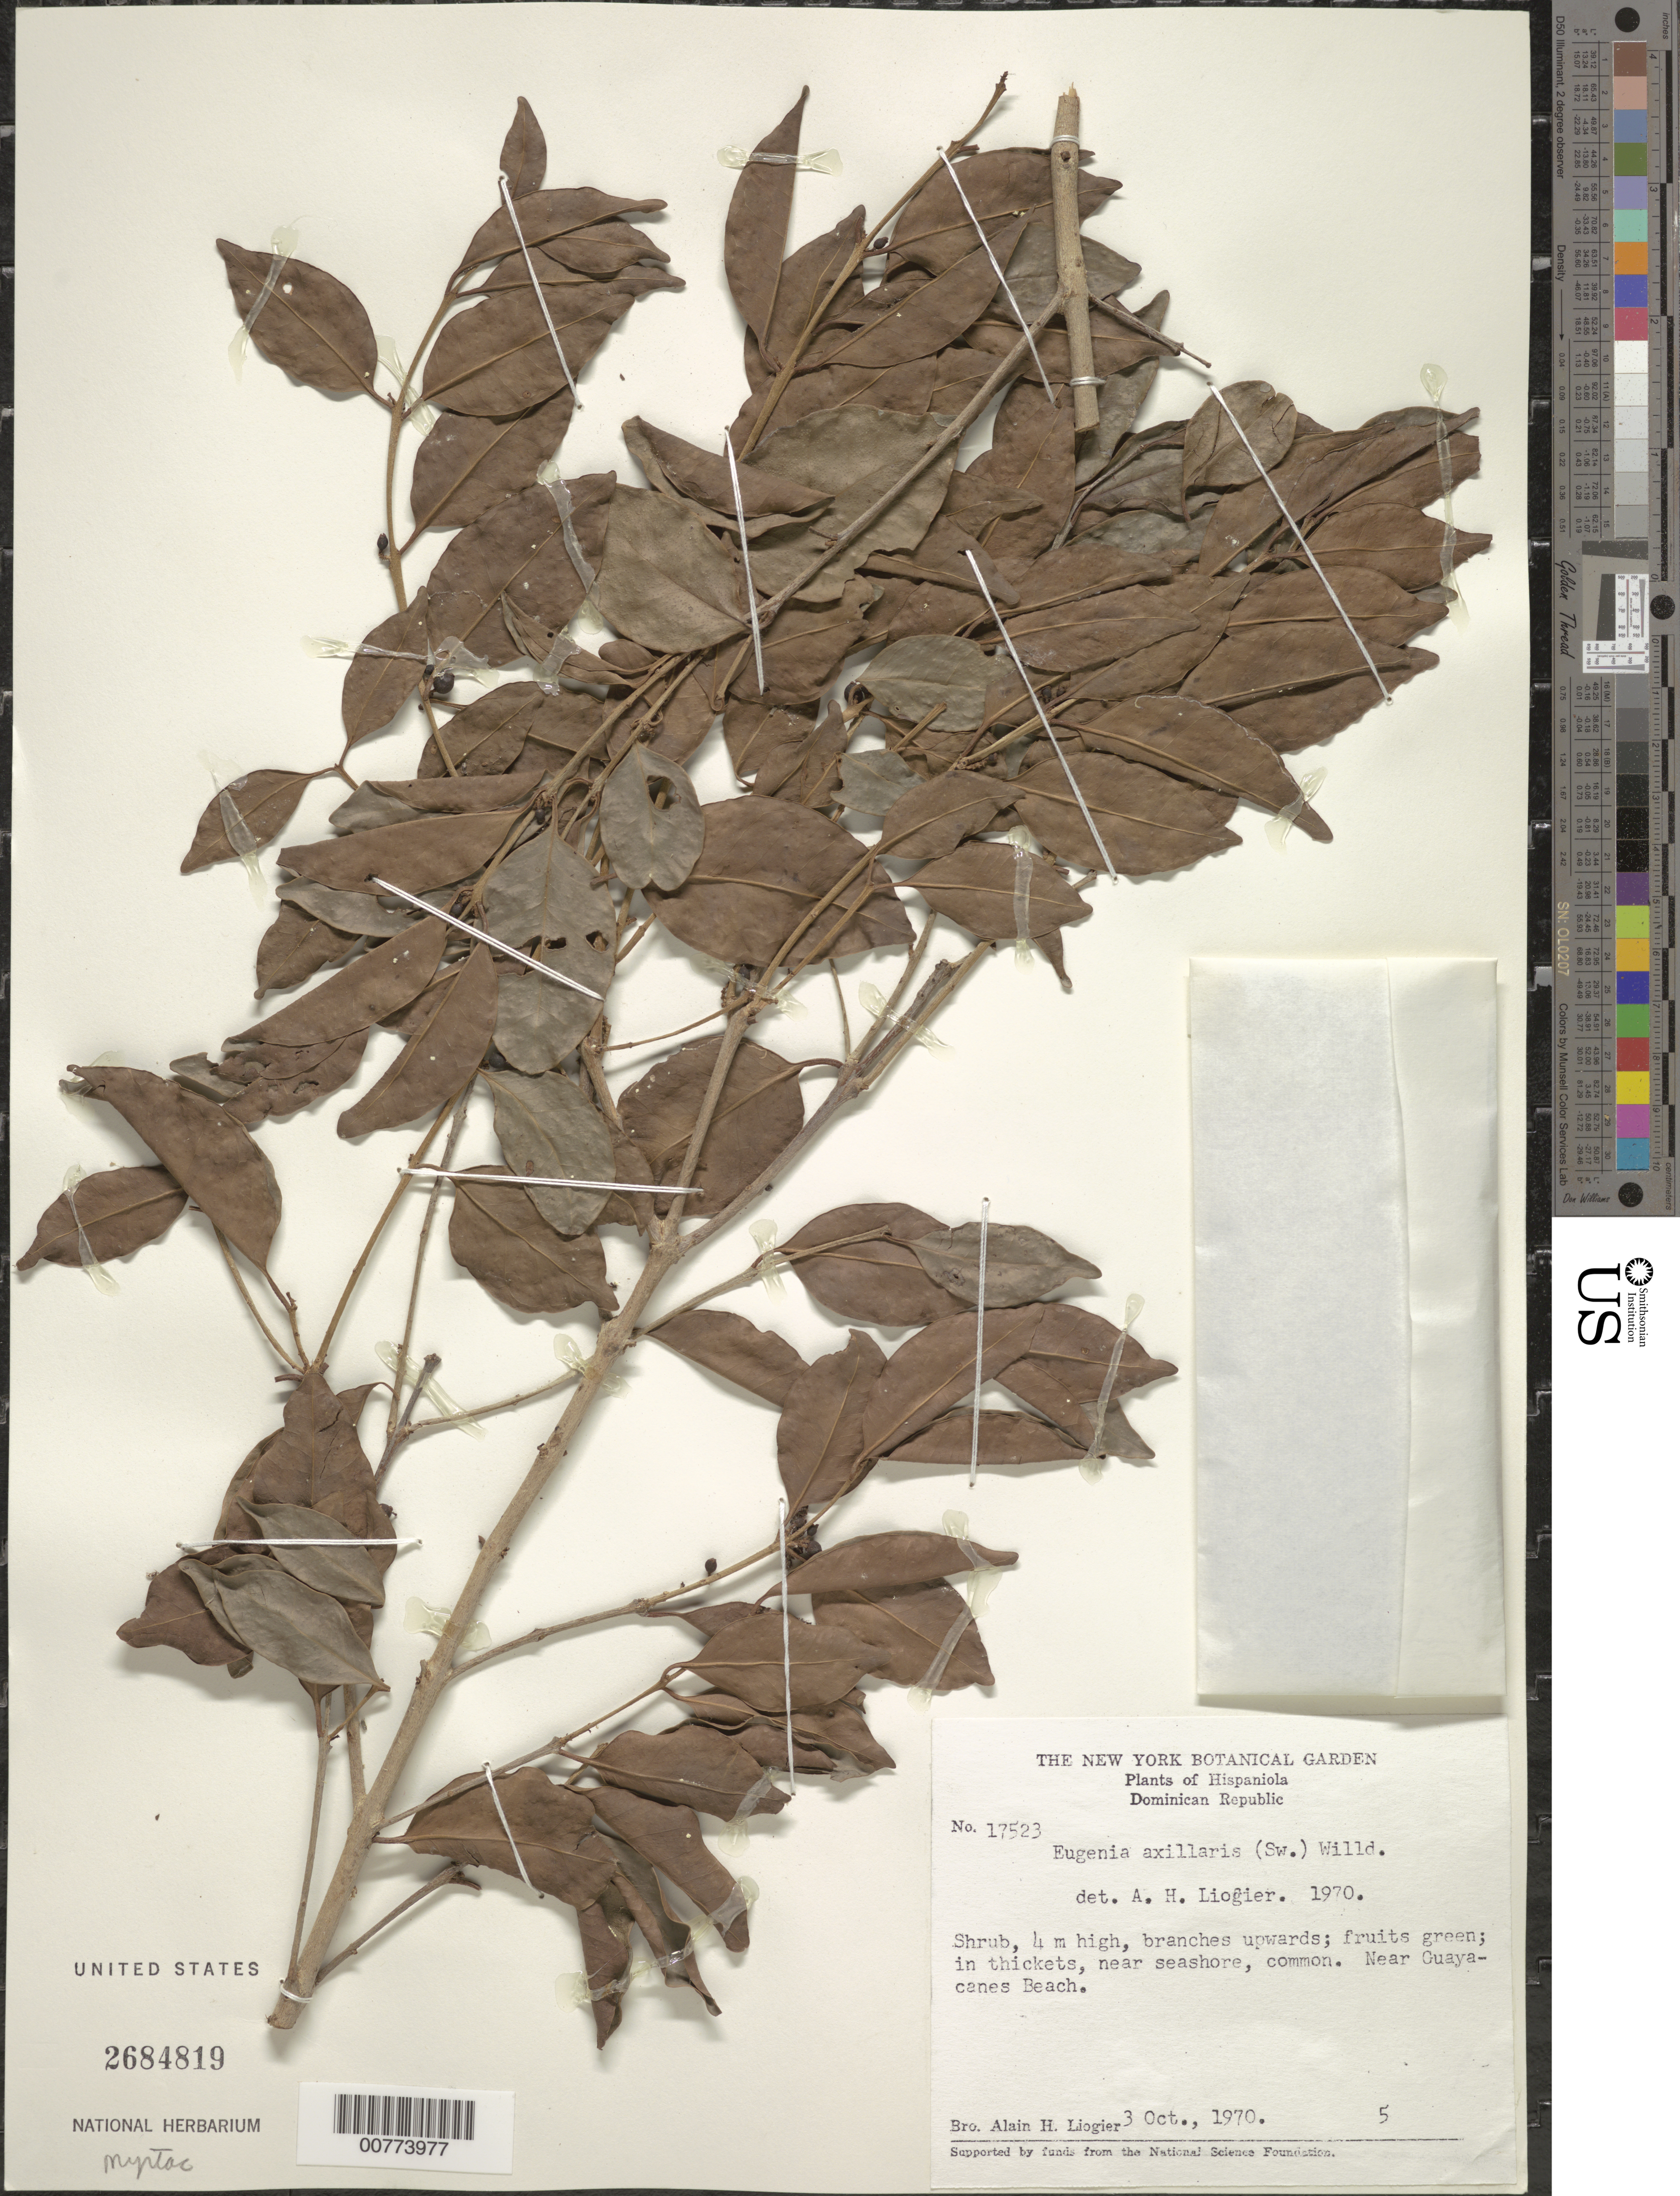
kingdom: Plantae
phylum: Tracheophyta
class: Magnoliopsida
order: Myrtales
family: Myrtaceae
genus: Eugenia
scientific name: Eugenia axillaris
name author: (Sw.) Willd.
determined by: Liogier, Alain H.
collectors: A. H. Liogier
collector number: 17523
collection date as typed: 03 Oct 1970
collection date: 1970-10-03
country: Dominican Republic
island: Hispaniola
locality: Near Guayacanes Beach.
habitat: Thickets, near seashore.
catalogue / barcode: US 2684819